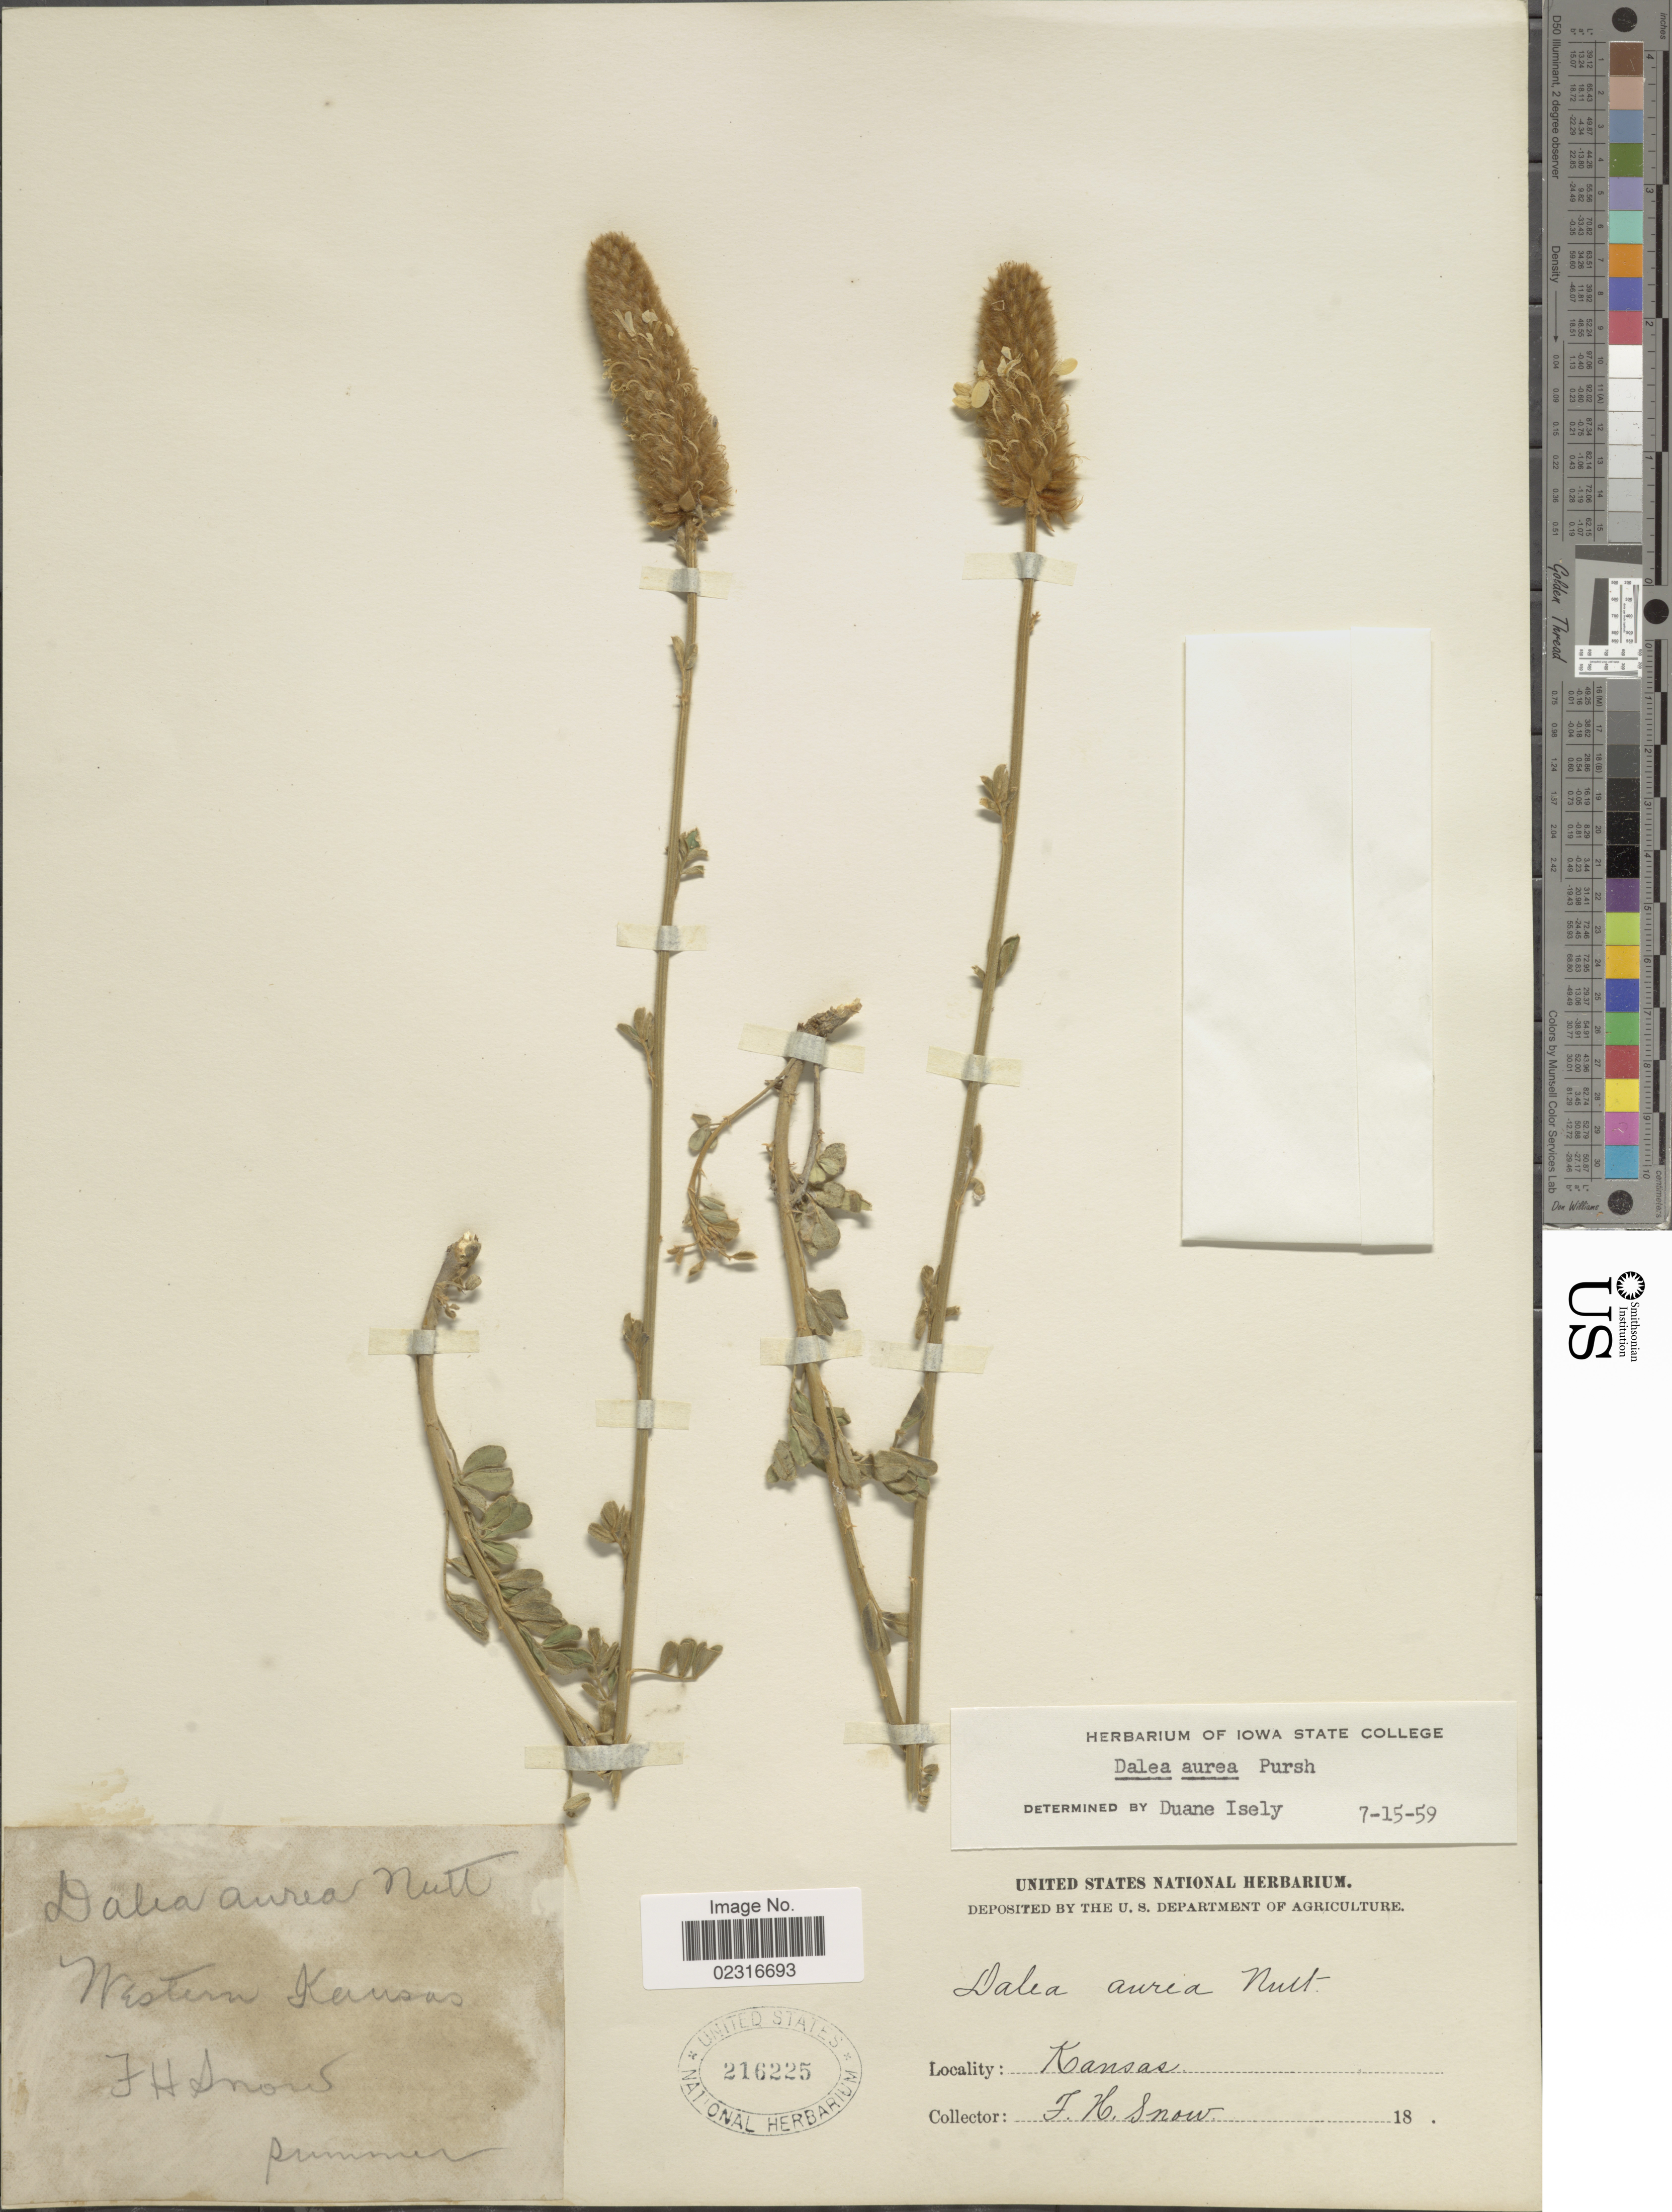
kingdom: Plantae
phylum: Tracheophyta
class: Magnoliopsida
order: Fabales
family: Fabaceae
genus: Dalea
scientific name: Dalea aurea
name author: Nutt. ex Pursh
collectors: F. H. Snow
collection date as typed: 18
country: United States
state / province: Kansas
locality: Western Kansas.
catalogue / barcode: US 216225